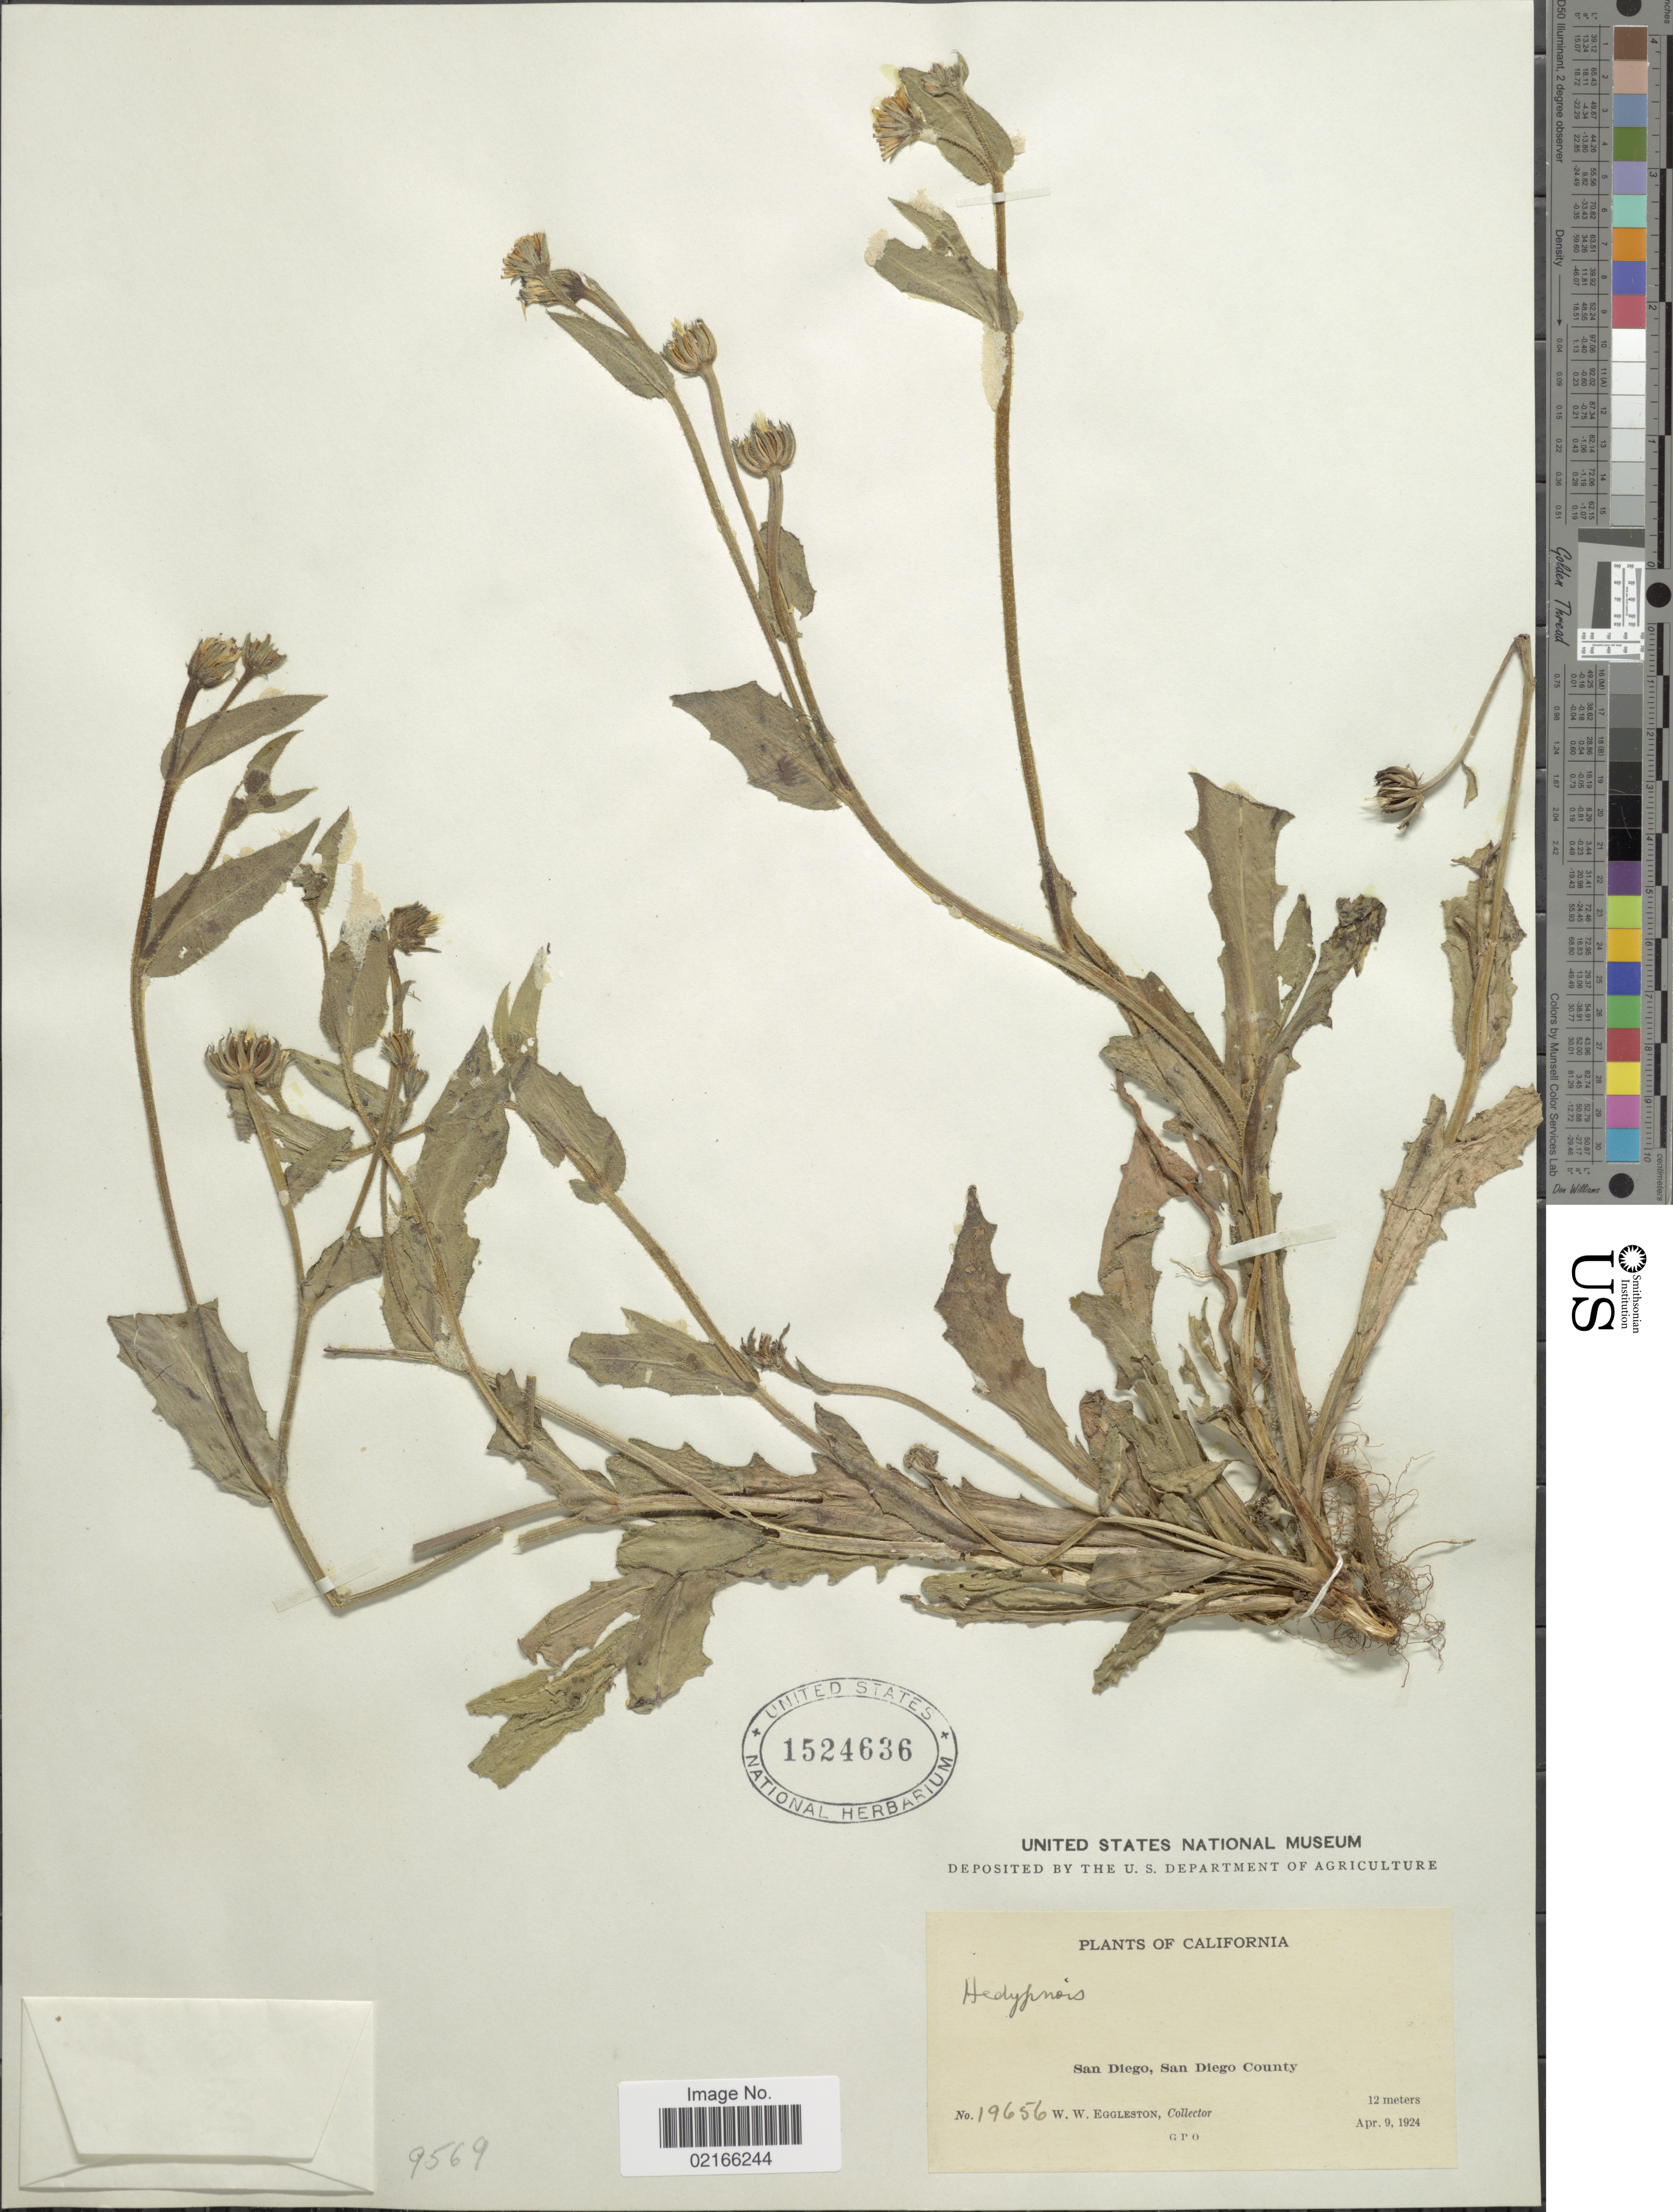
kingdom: Plantae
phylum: Tracheophyta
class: Magnoliopsida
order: Asterales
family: Asteraceae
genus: Hedypnois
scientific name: Hedypnois rhagadioloides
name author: (L.) F.W. Schmidt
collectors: W. W. Eggleston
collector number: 19656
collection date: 1924-04-09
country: United States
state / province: California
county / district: San Diego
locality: San Diego, San Diego County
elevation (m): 12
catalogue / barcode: US 1524636